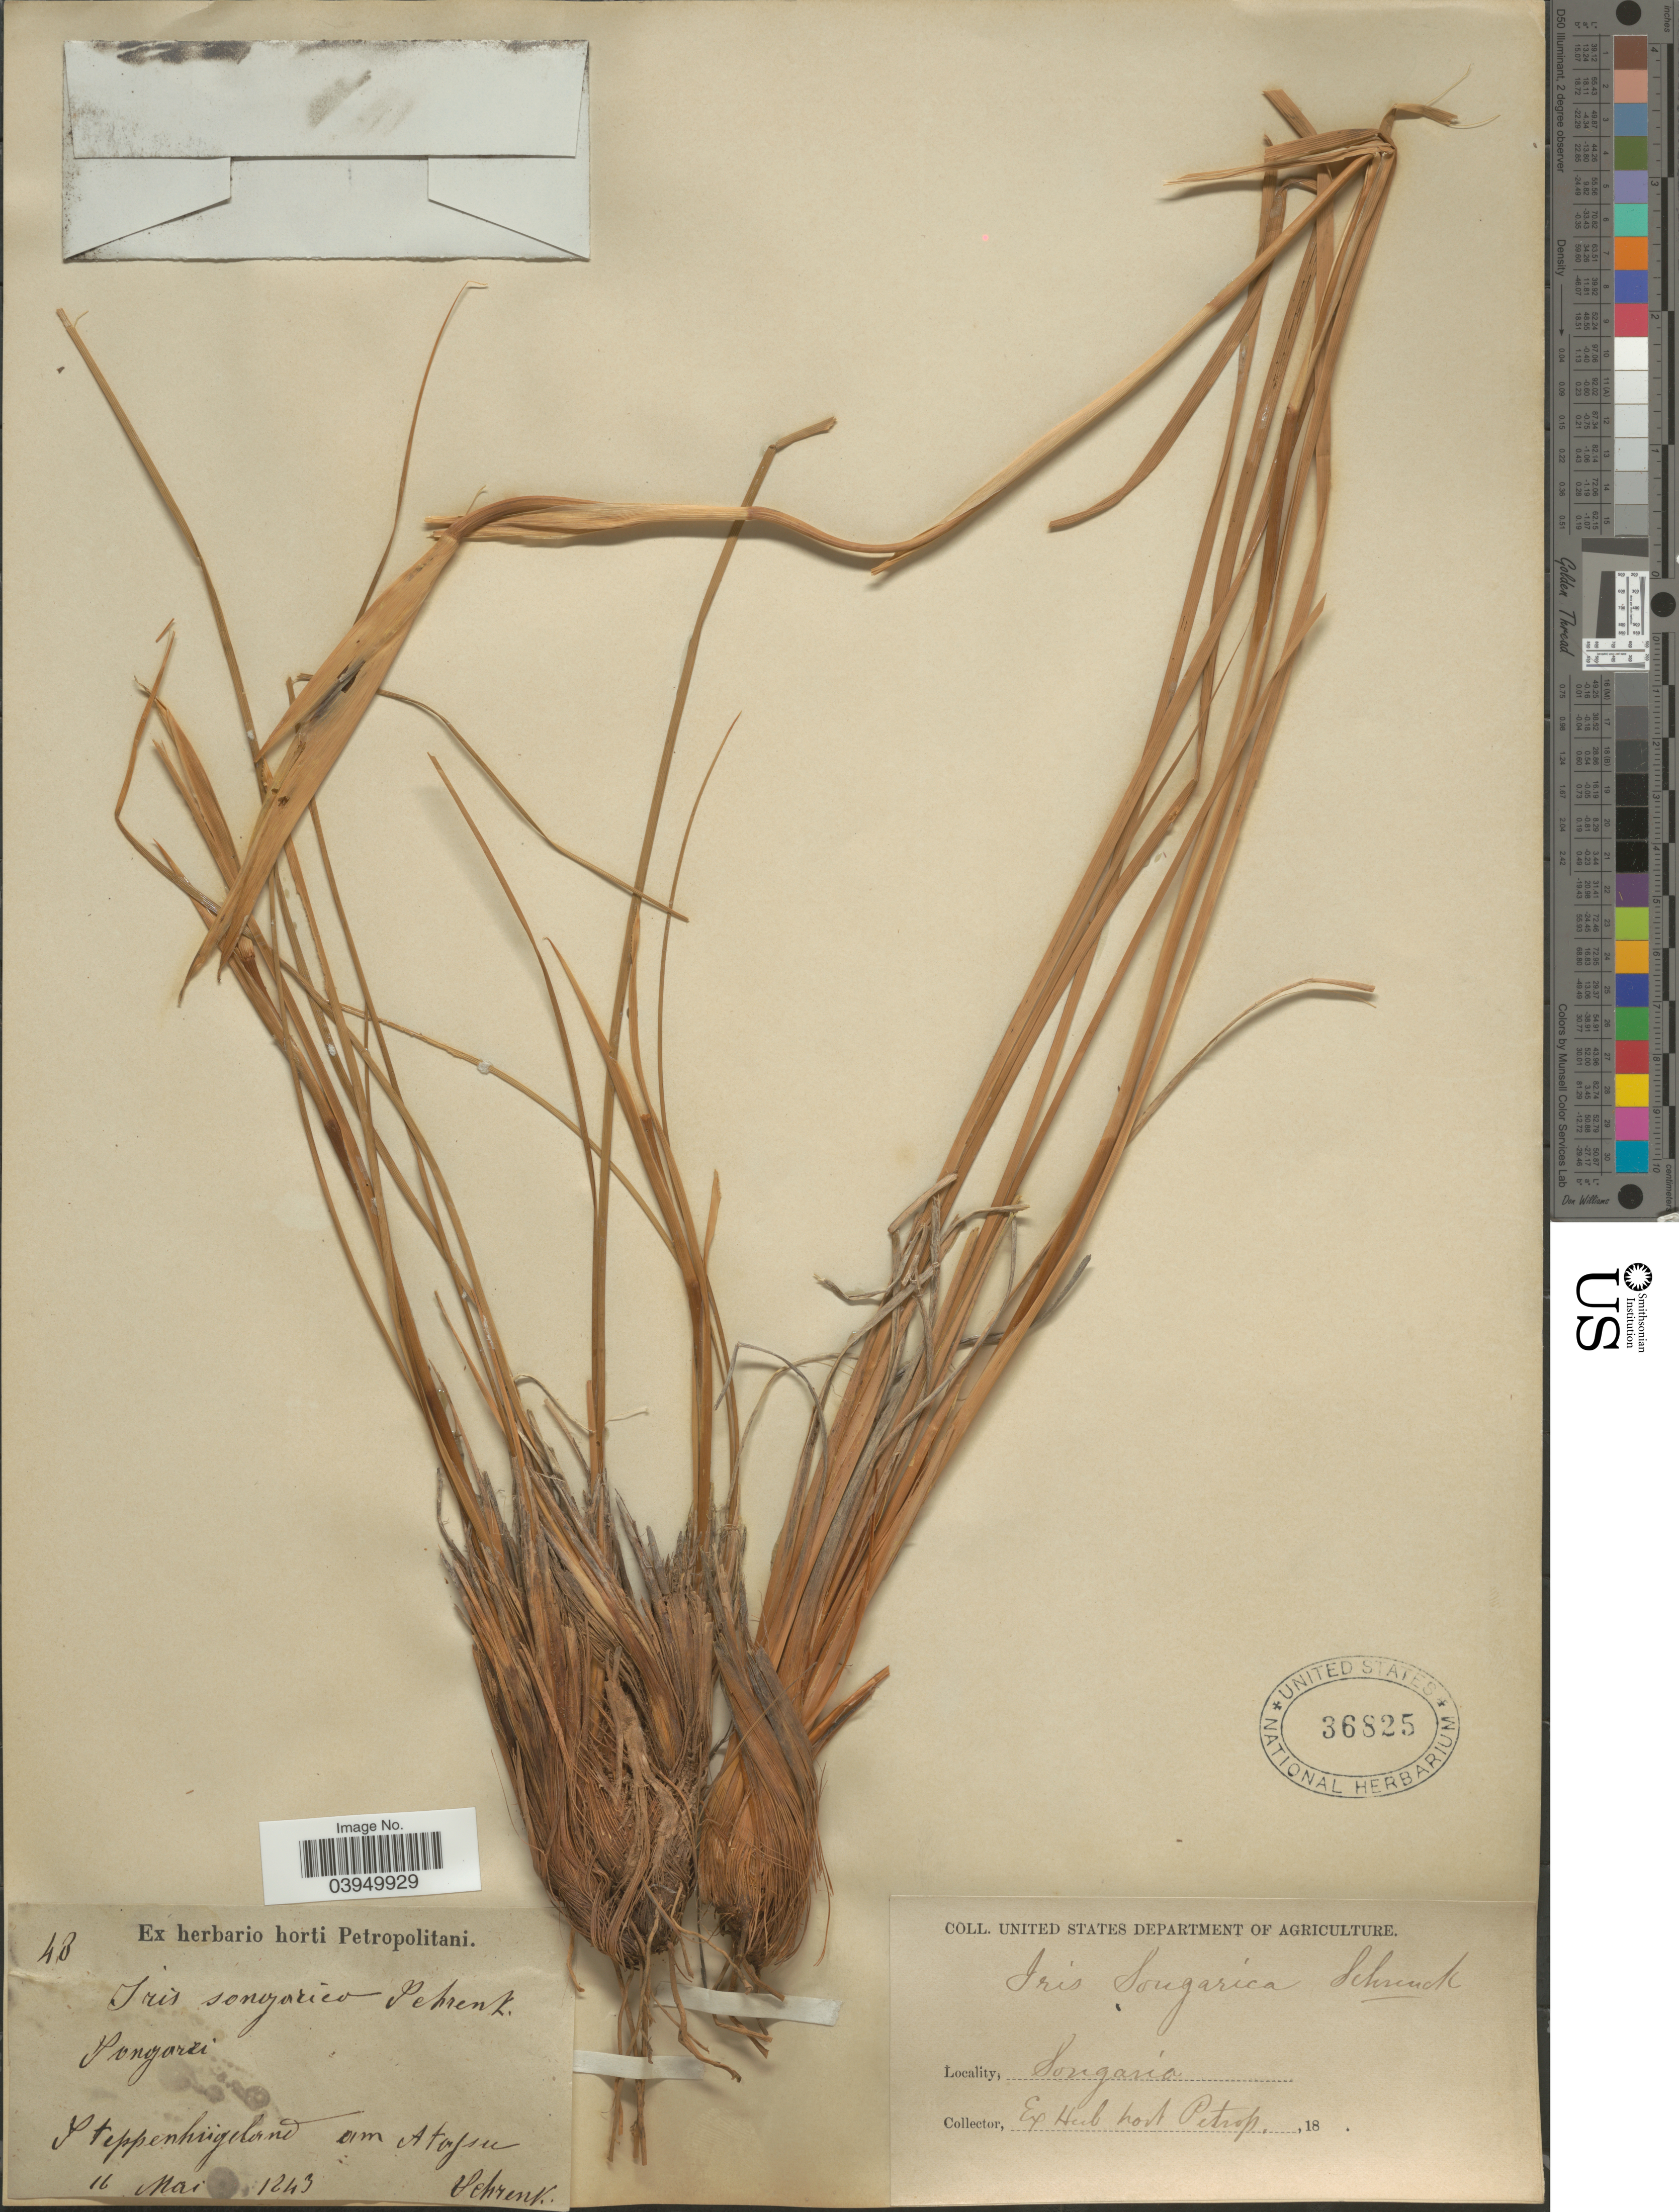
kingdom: Plantae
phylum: Tracheophyta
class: Liliopsida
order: Asparagales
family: Iridaceae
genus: Iris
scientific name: Iris songarica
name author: Schrenk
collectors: A.G. Schrenk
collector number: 48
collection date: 1843-05-16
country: Kazakhstan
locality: Steppenhügeland am Atassu. Songoria.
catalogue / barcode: US 36825